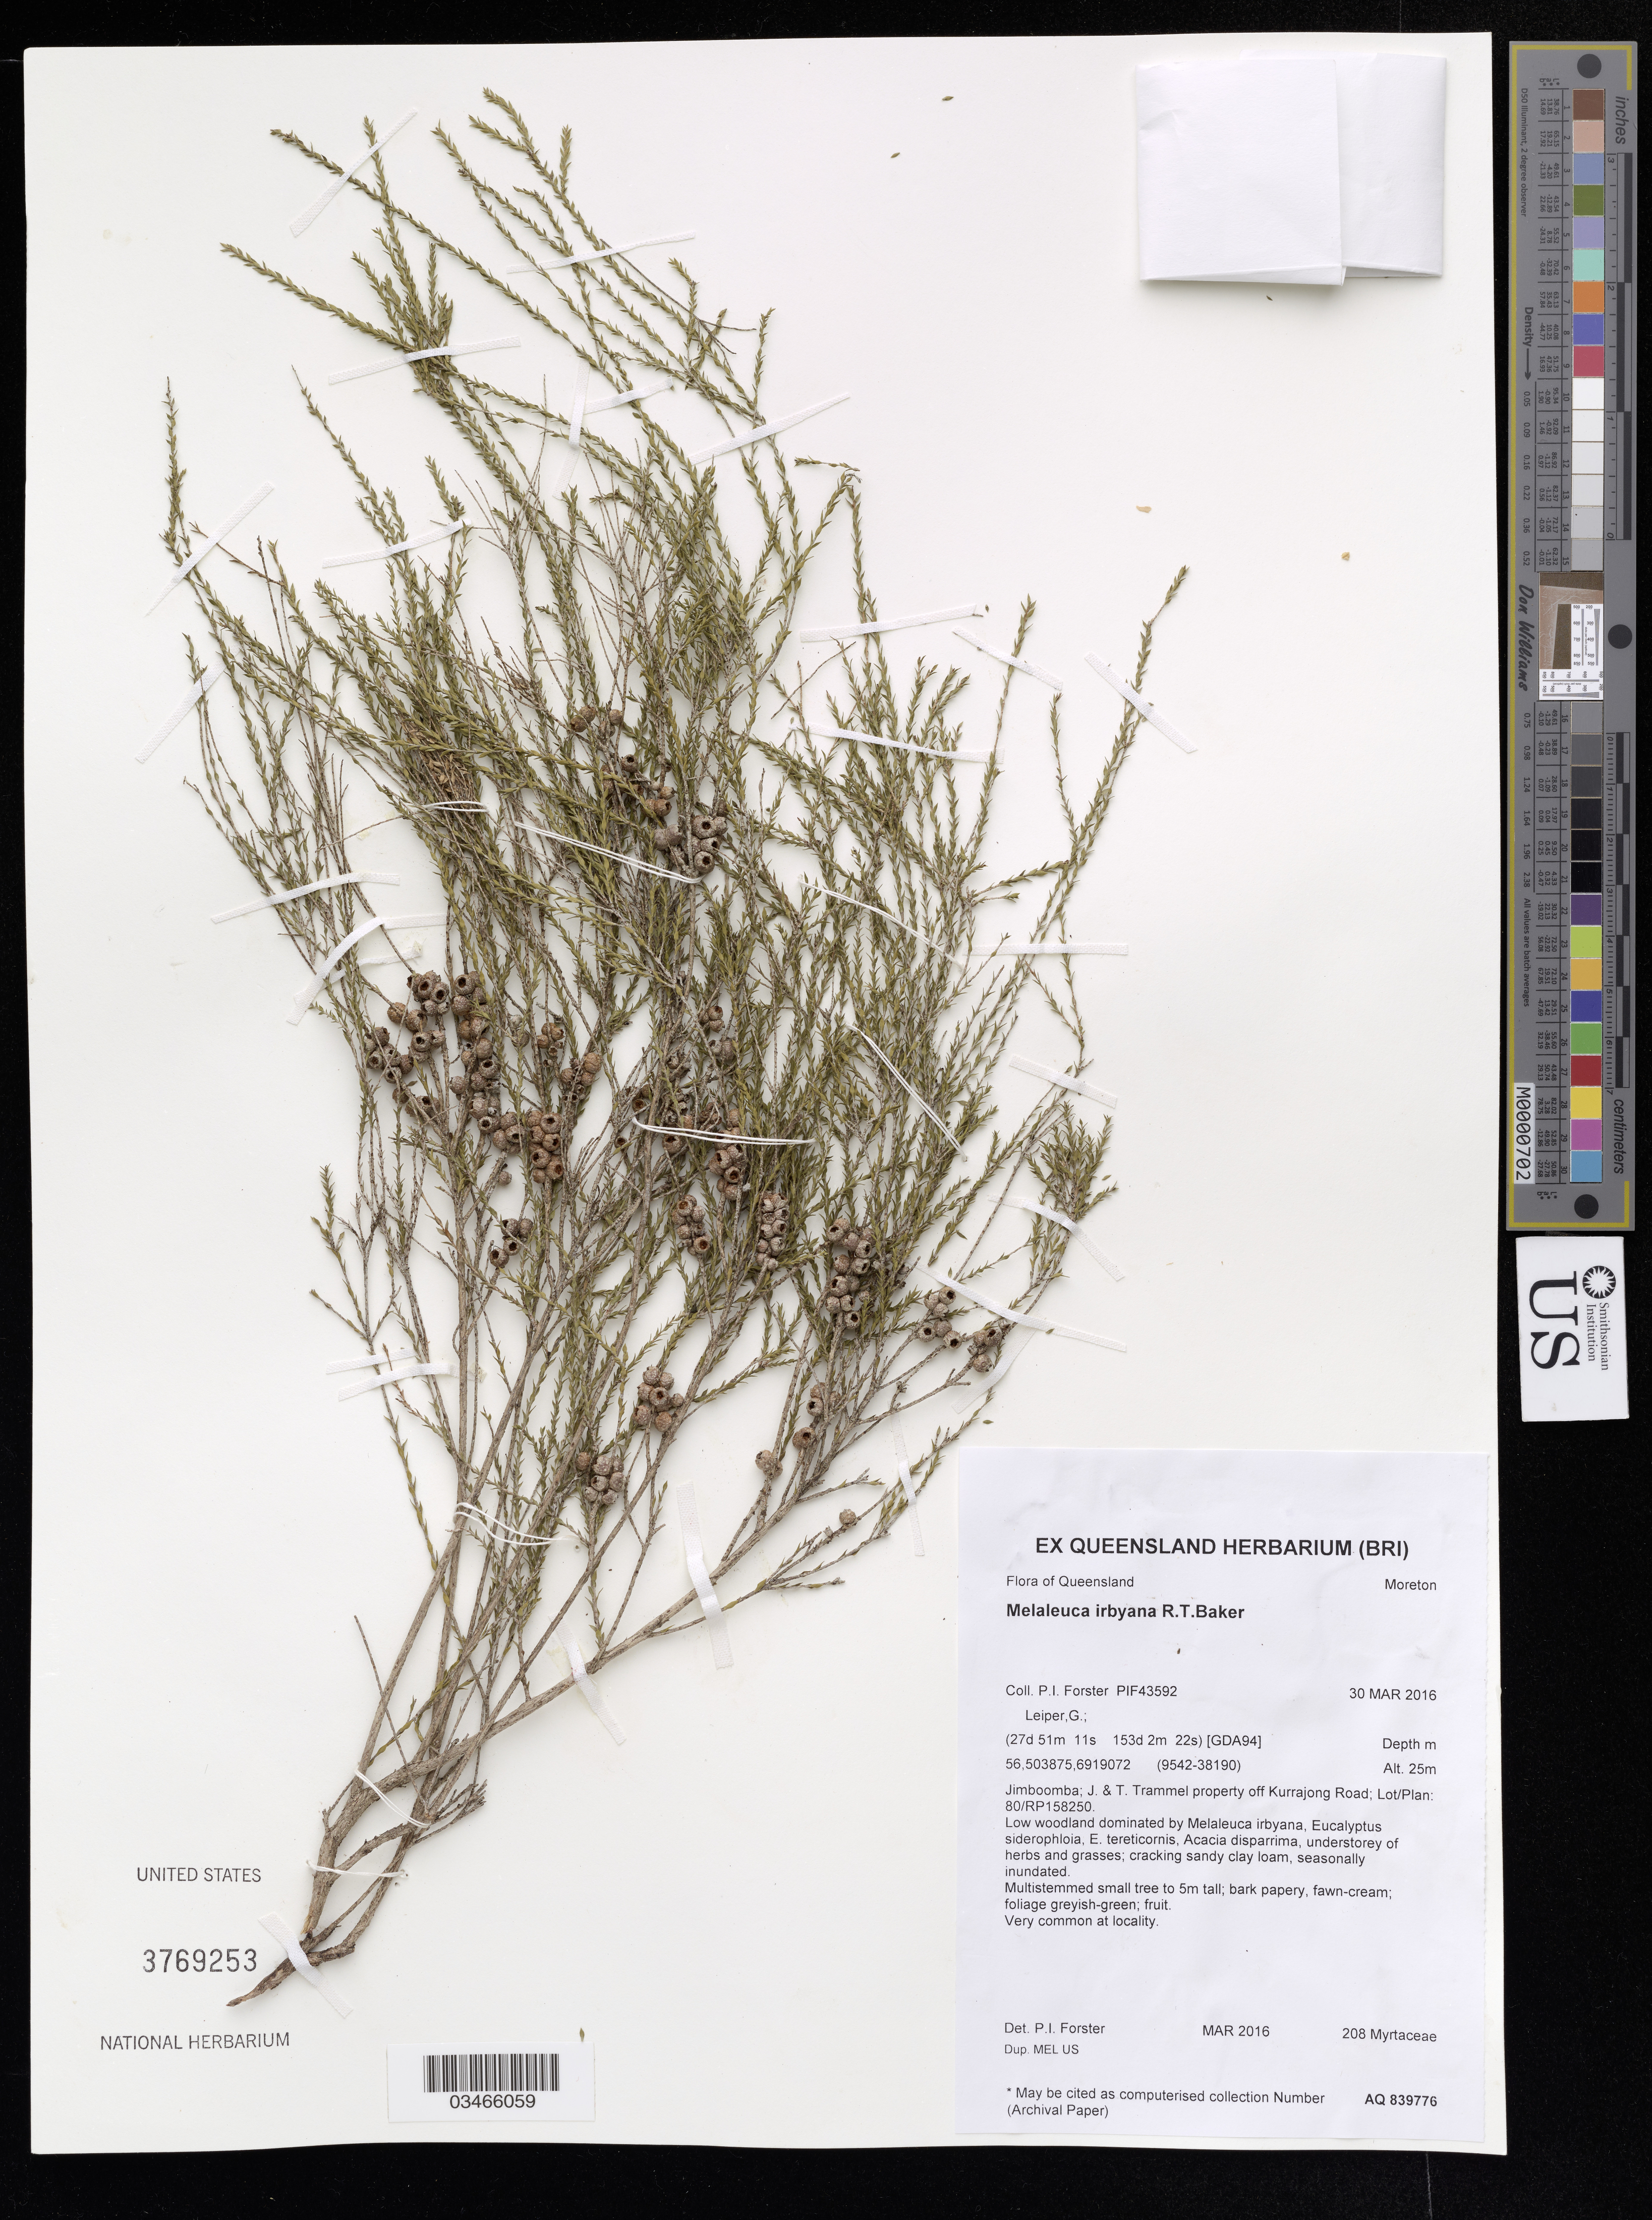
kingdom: Plantae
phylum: Tracheophyta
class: Magnoliopsida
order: Myrtales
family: Myrtaceae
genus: Melaleuca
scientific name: Melaleuca irbyana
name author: F. Muell. ex R.T. Baker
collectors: P. Forster & G. Leiper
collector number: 43592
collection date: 2016-11-30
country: Australia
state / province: Queensland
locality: Moreton. Jimboomba; J. & T. Trammel property off Kurrajong Road; Lot/Plan: 80/RP158250.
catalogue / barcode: US 3769253